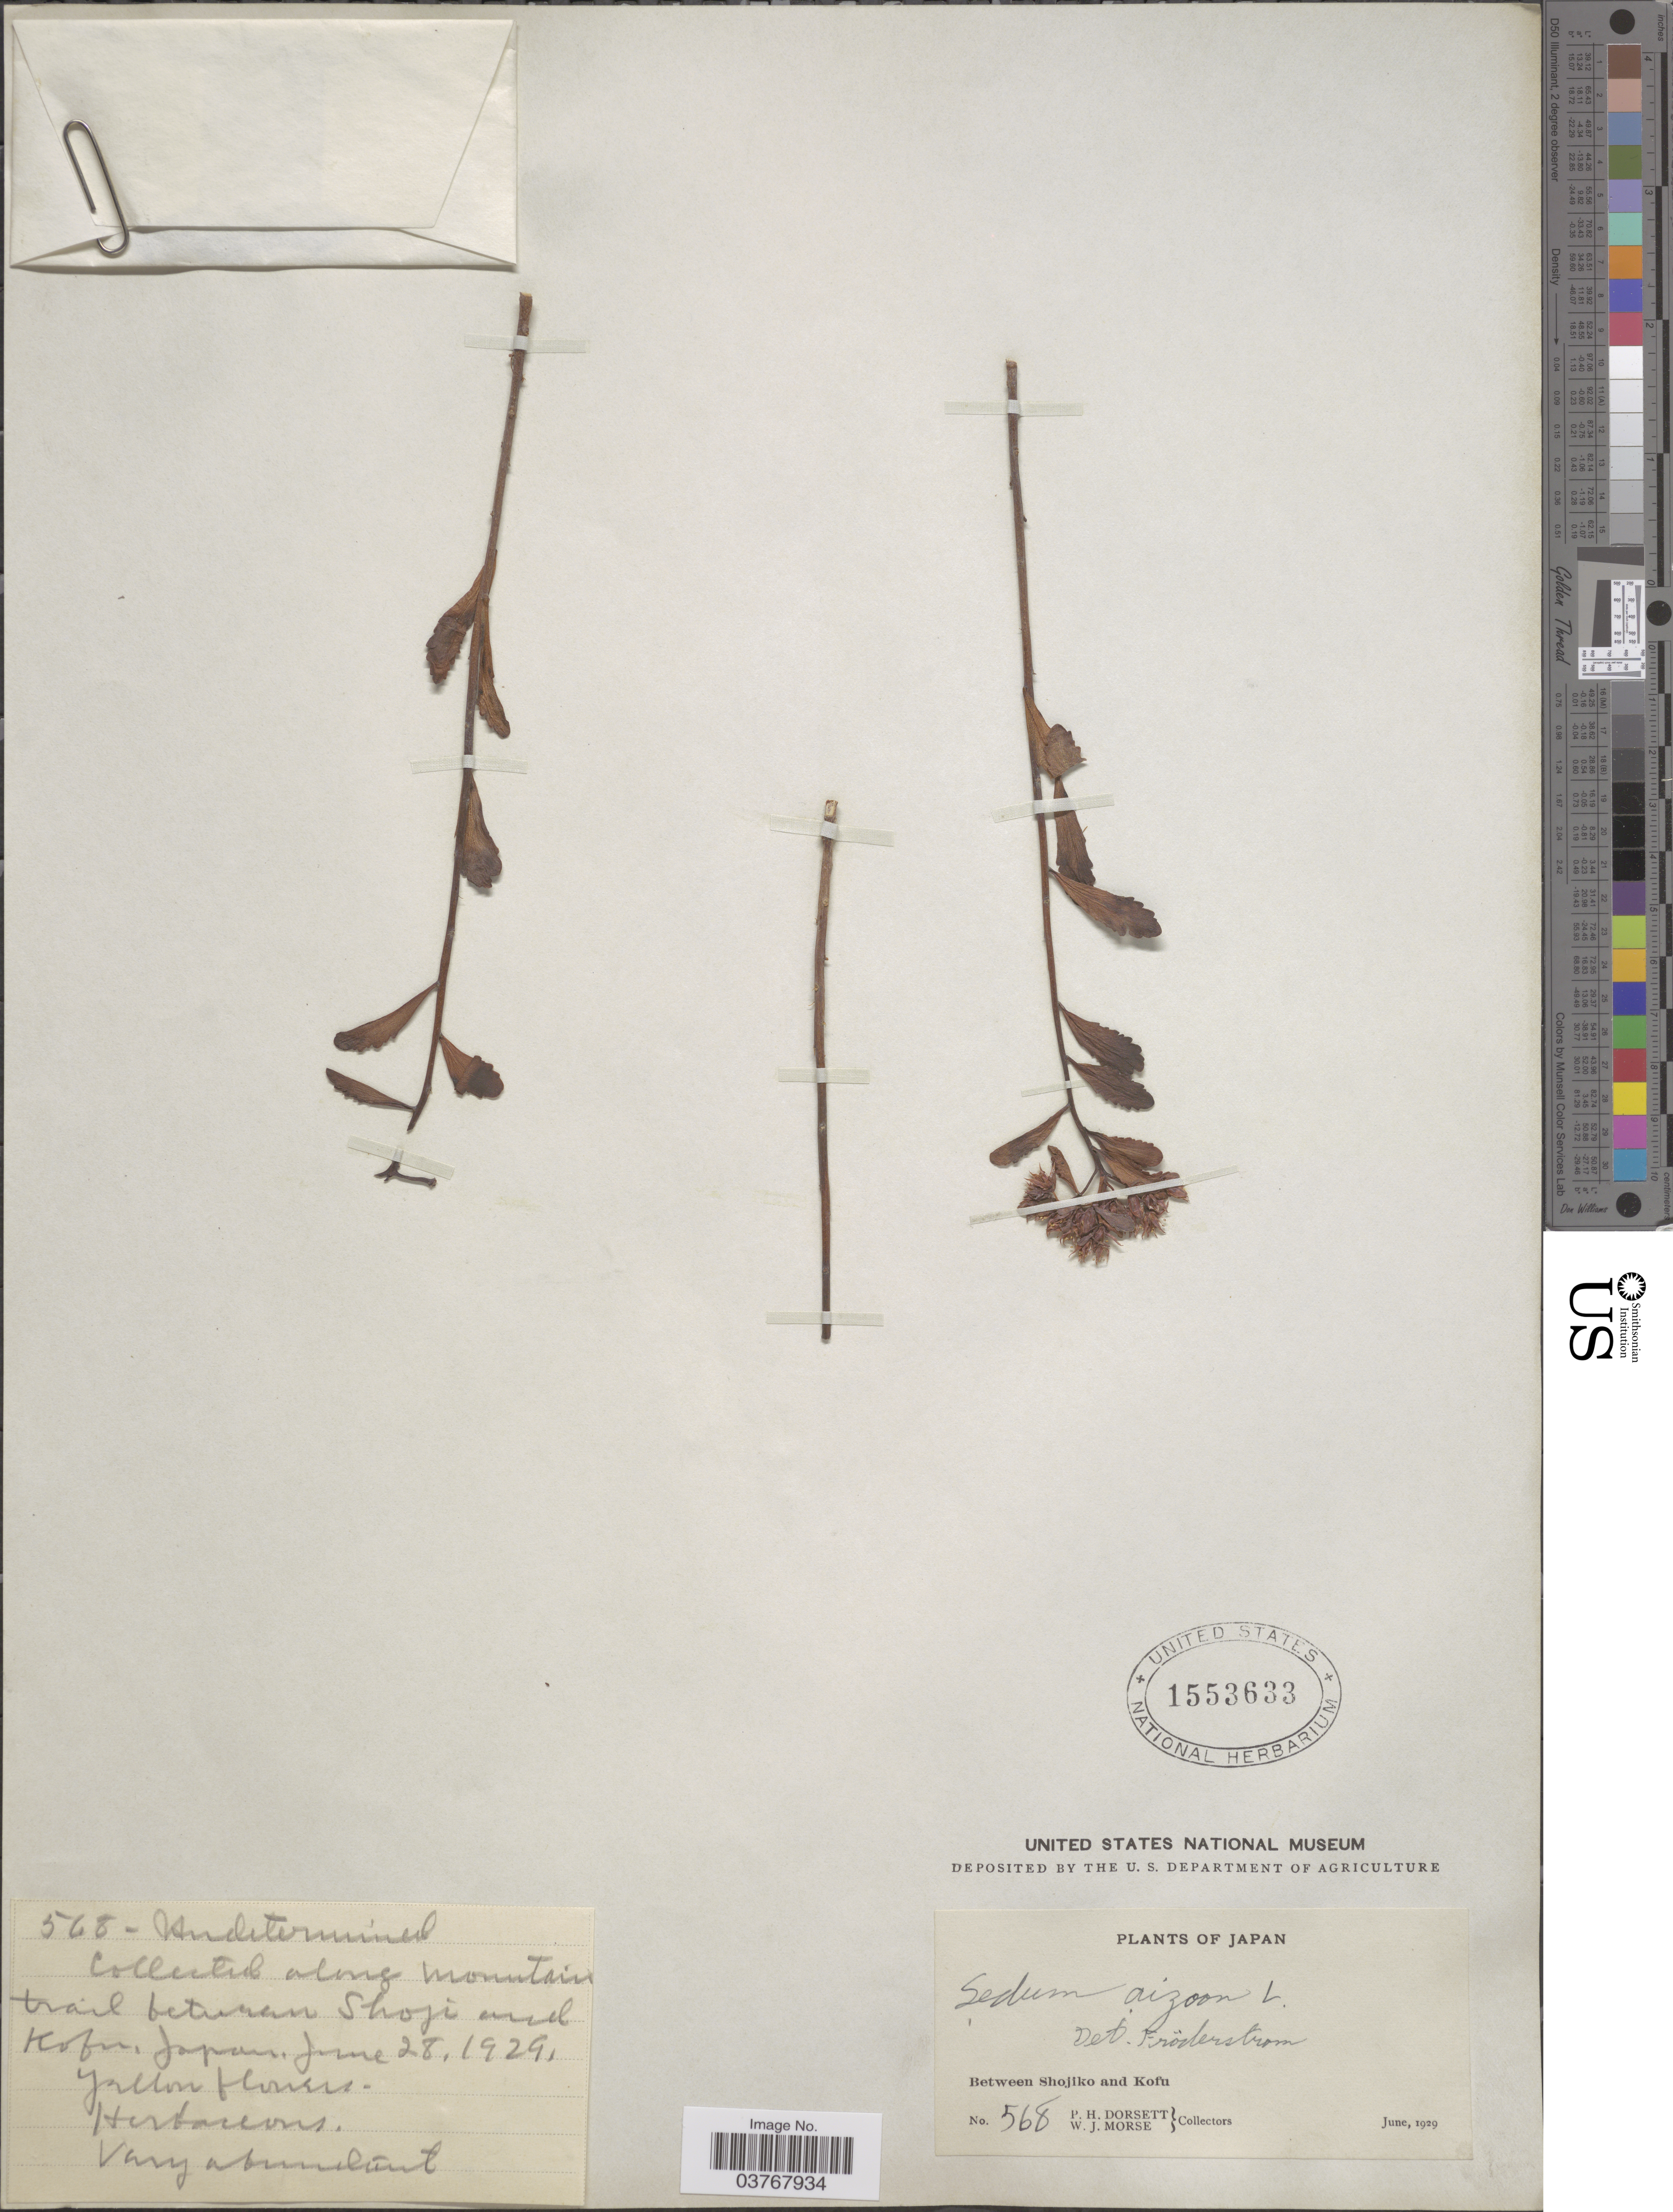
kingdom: Plantae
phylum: Tracheophyta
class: Magnoliopsida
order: Saxifragales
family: Crassulaceae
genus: Phedimus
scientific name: Phedimus aizoon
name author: (L.) 't Hart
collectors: P. H. Dorsett & W. J. Morse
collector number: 568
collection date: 1929-06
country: Japan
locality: Along mountain trail between Shoje and Kofu.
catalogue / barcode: US 1553633